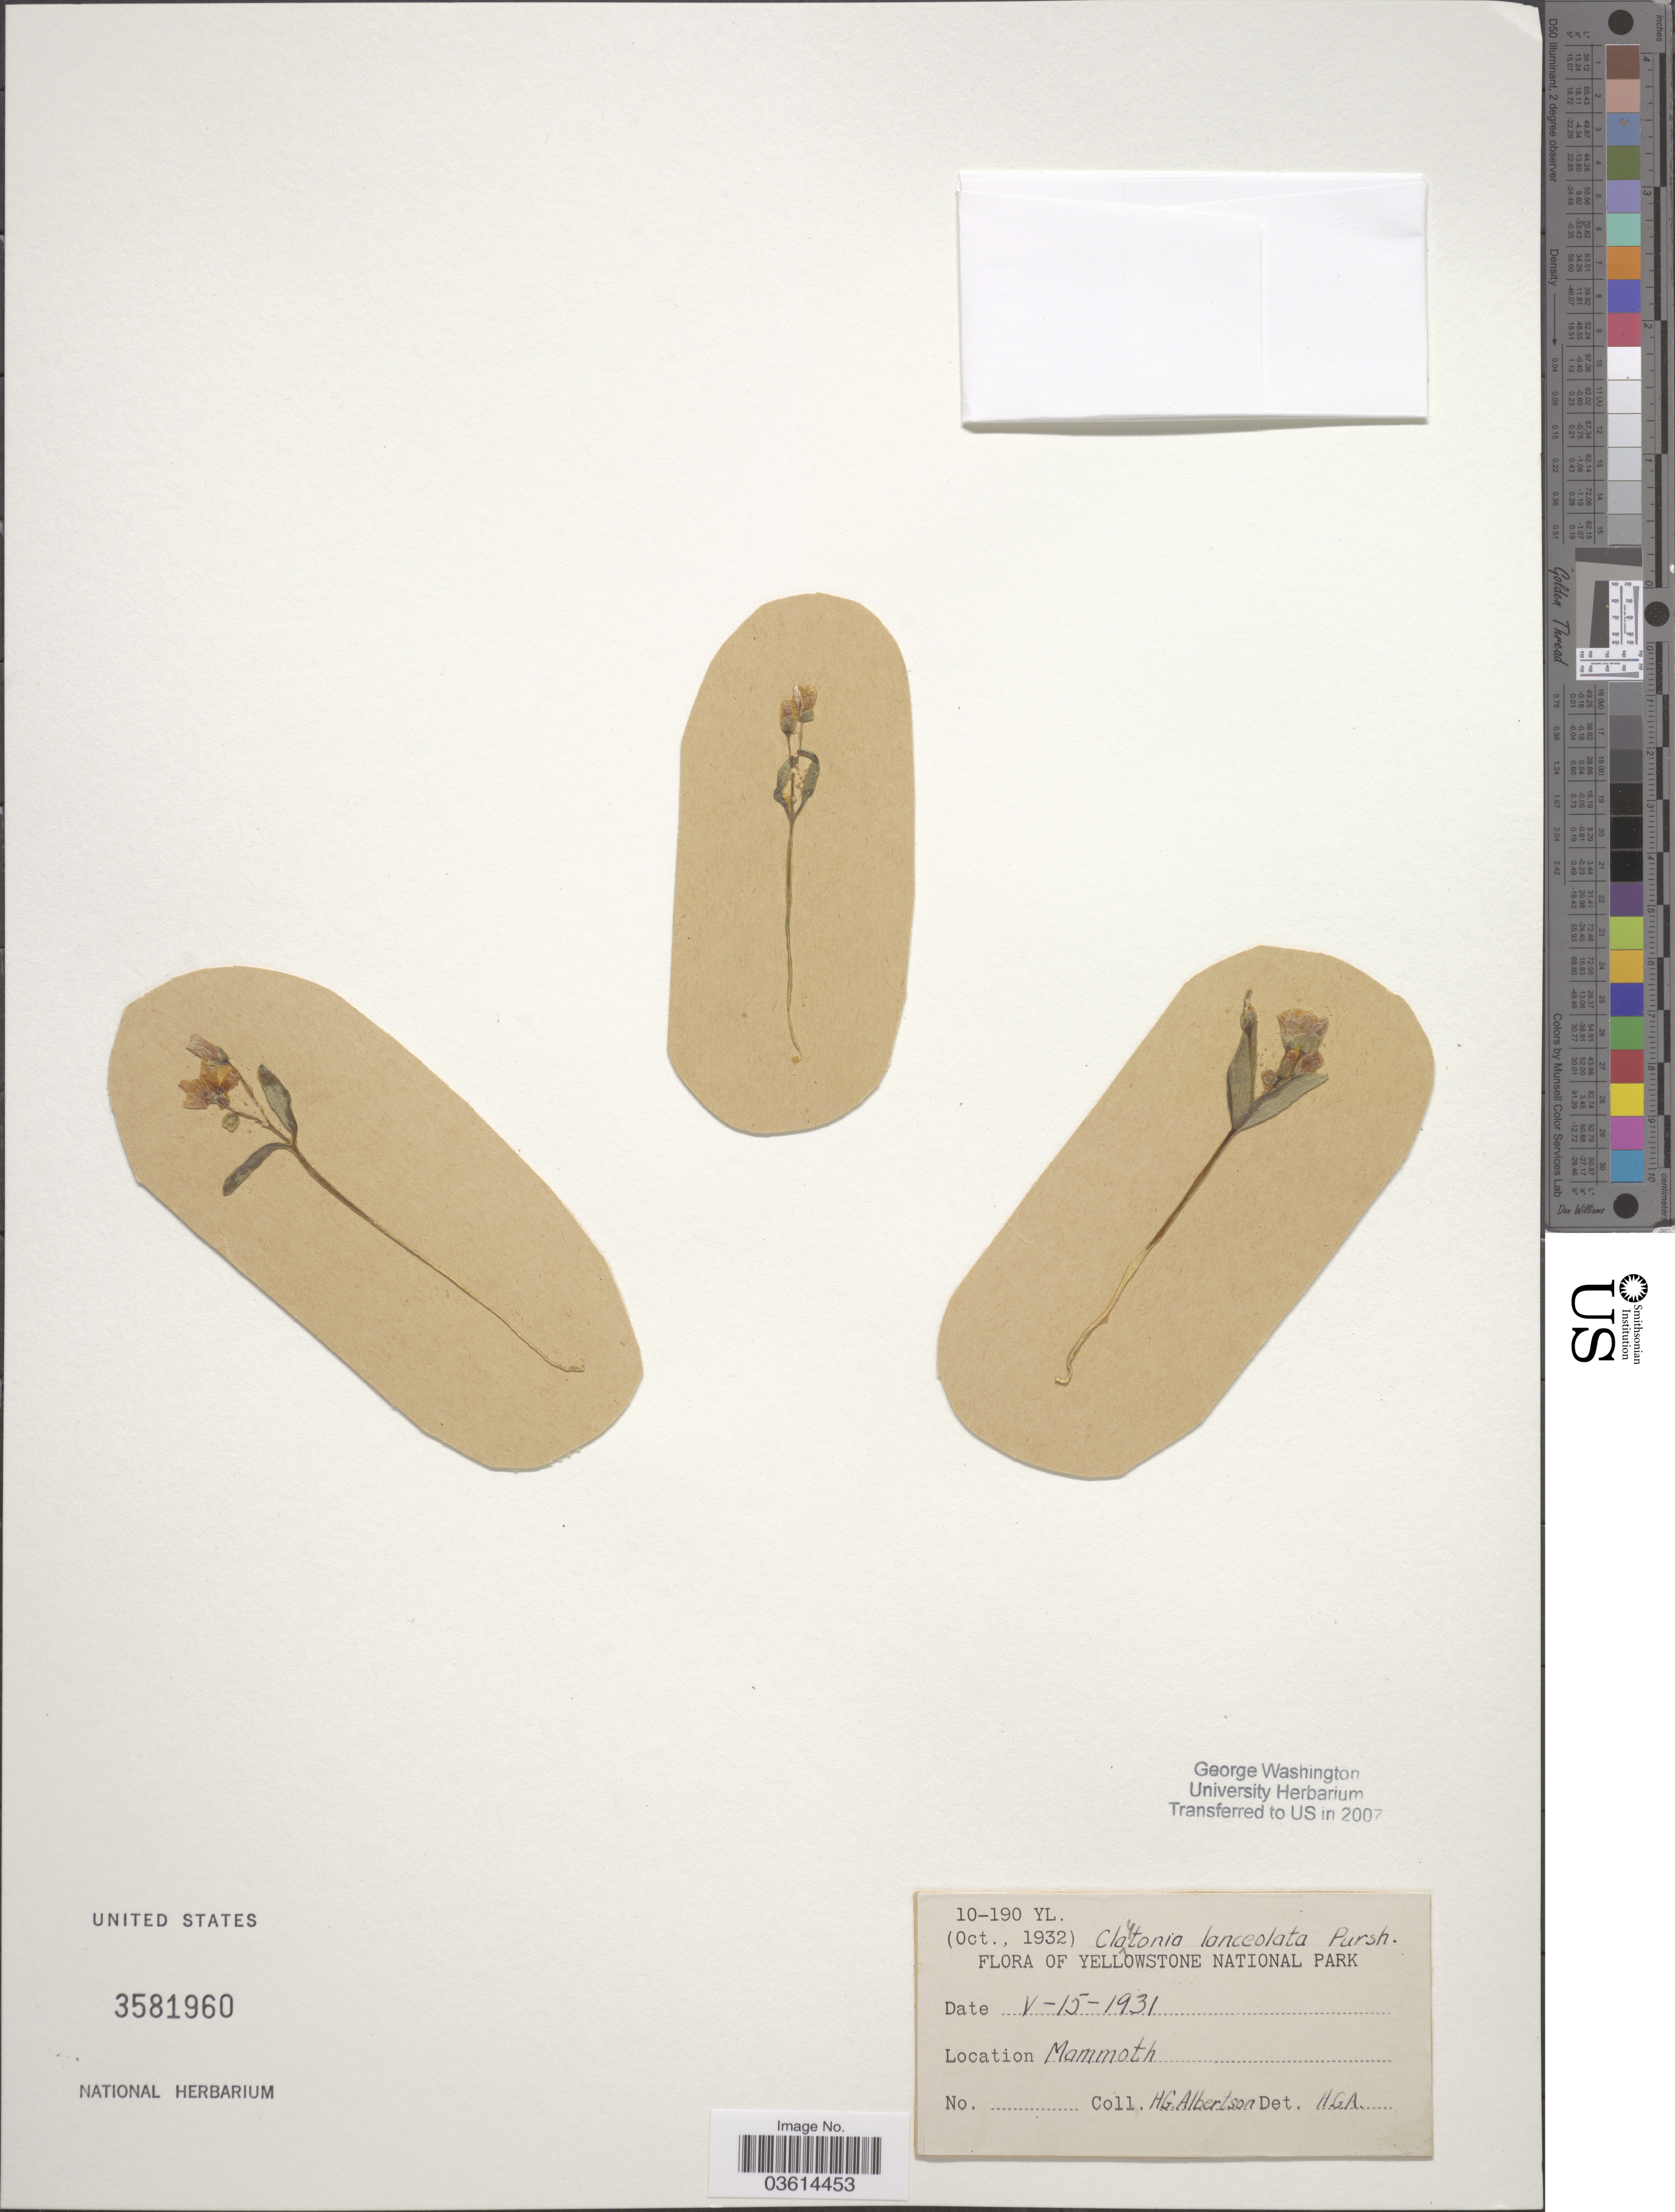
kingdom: Plantae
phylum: Tracheophyta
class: Magnoliopsida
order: Caryophyllales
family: Montiaceae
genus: Claytonia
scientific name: Claytonia lanceolata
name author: Pursh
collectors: H. Albertson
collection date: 1931-05-15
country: United States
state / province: Wyoming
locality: Yellowstone National Park. Mammoth.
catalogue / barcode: US 3581960